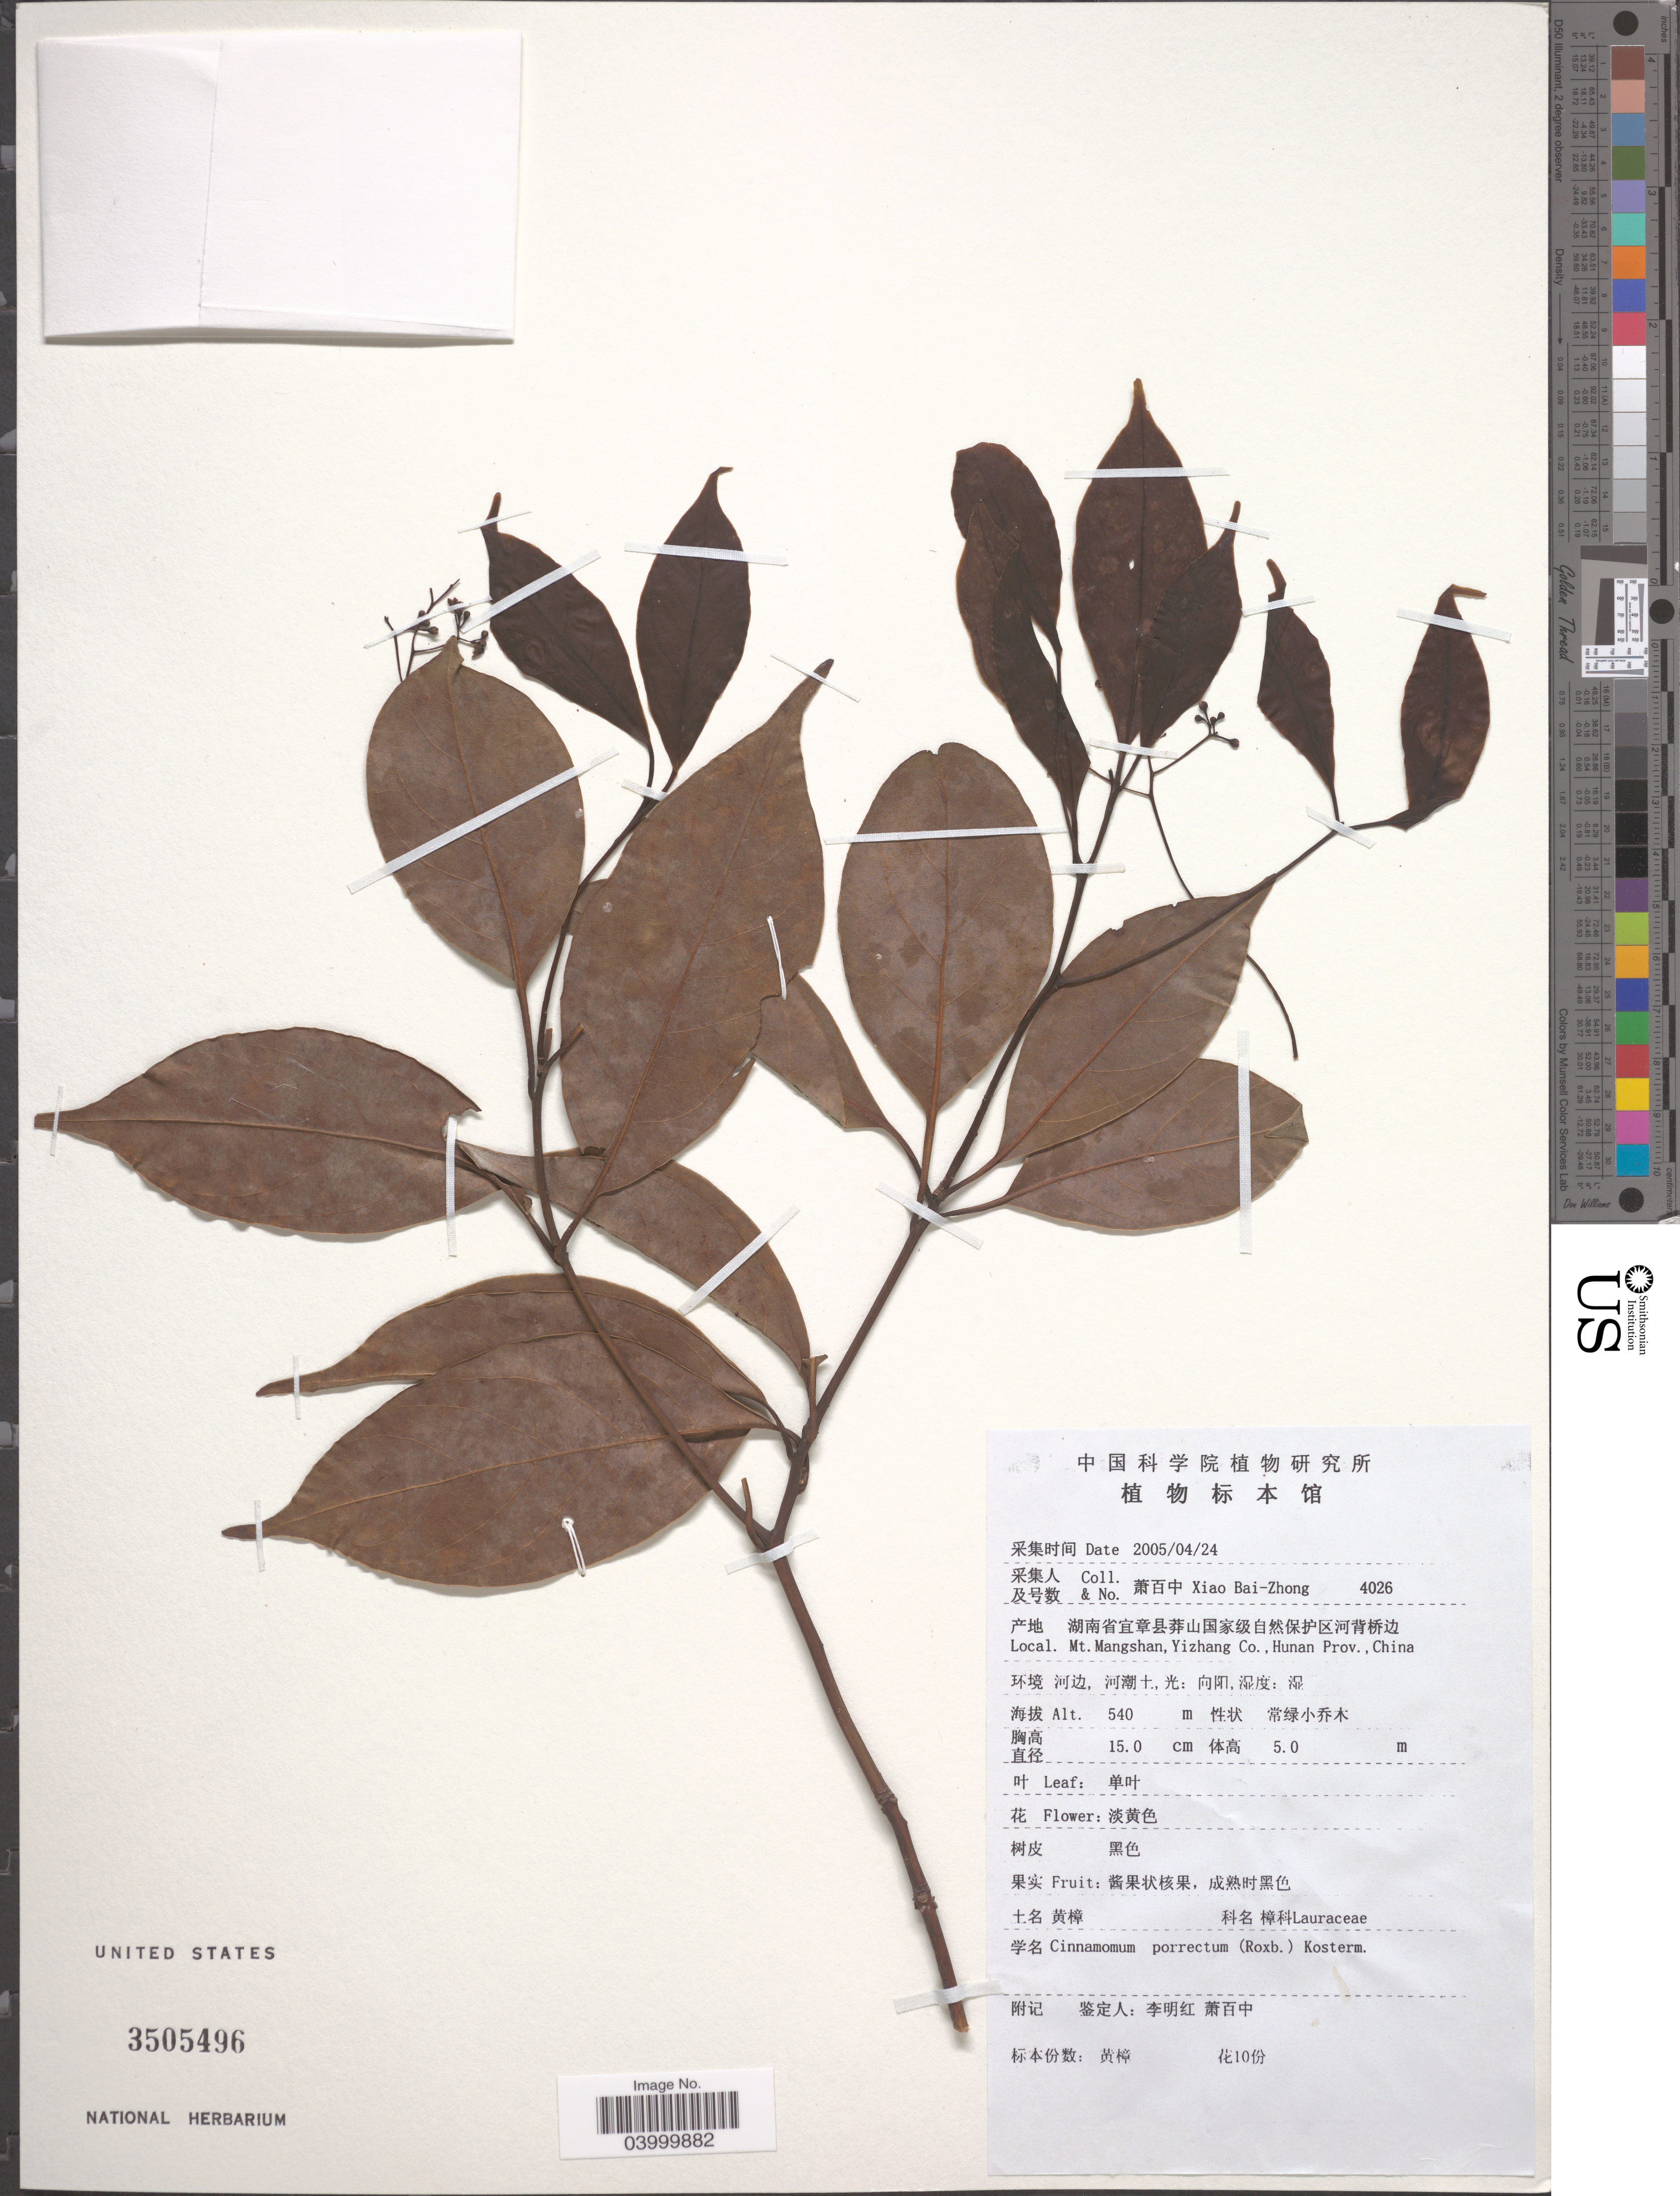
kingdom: Plantae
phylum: Tracheophyta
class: Magnoliopsida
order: Laurales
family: Lauraceae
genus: Cinnamomum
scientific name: Cinnamomum porrectum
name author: (Roxb.) Kosterm.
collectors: B. Z. Xiao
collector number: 4026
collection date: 2005-04-24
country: China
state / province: Hunan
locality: Mt. Mangshan, Yizhang Co.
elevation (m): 540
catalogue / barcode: US 3505496